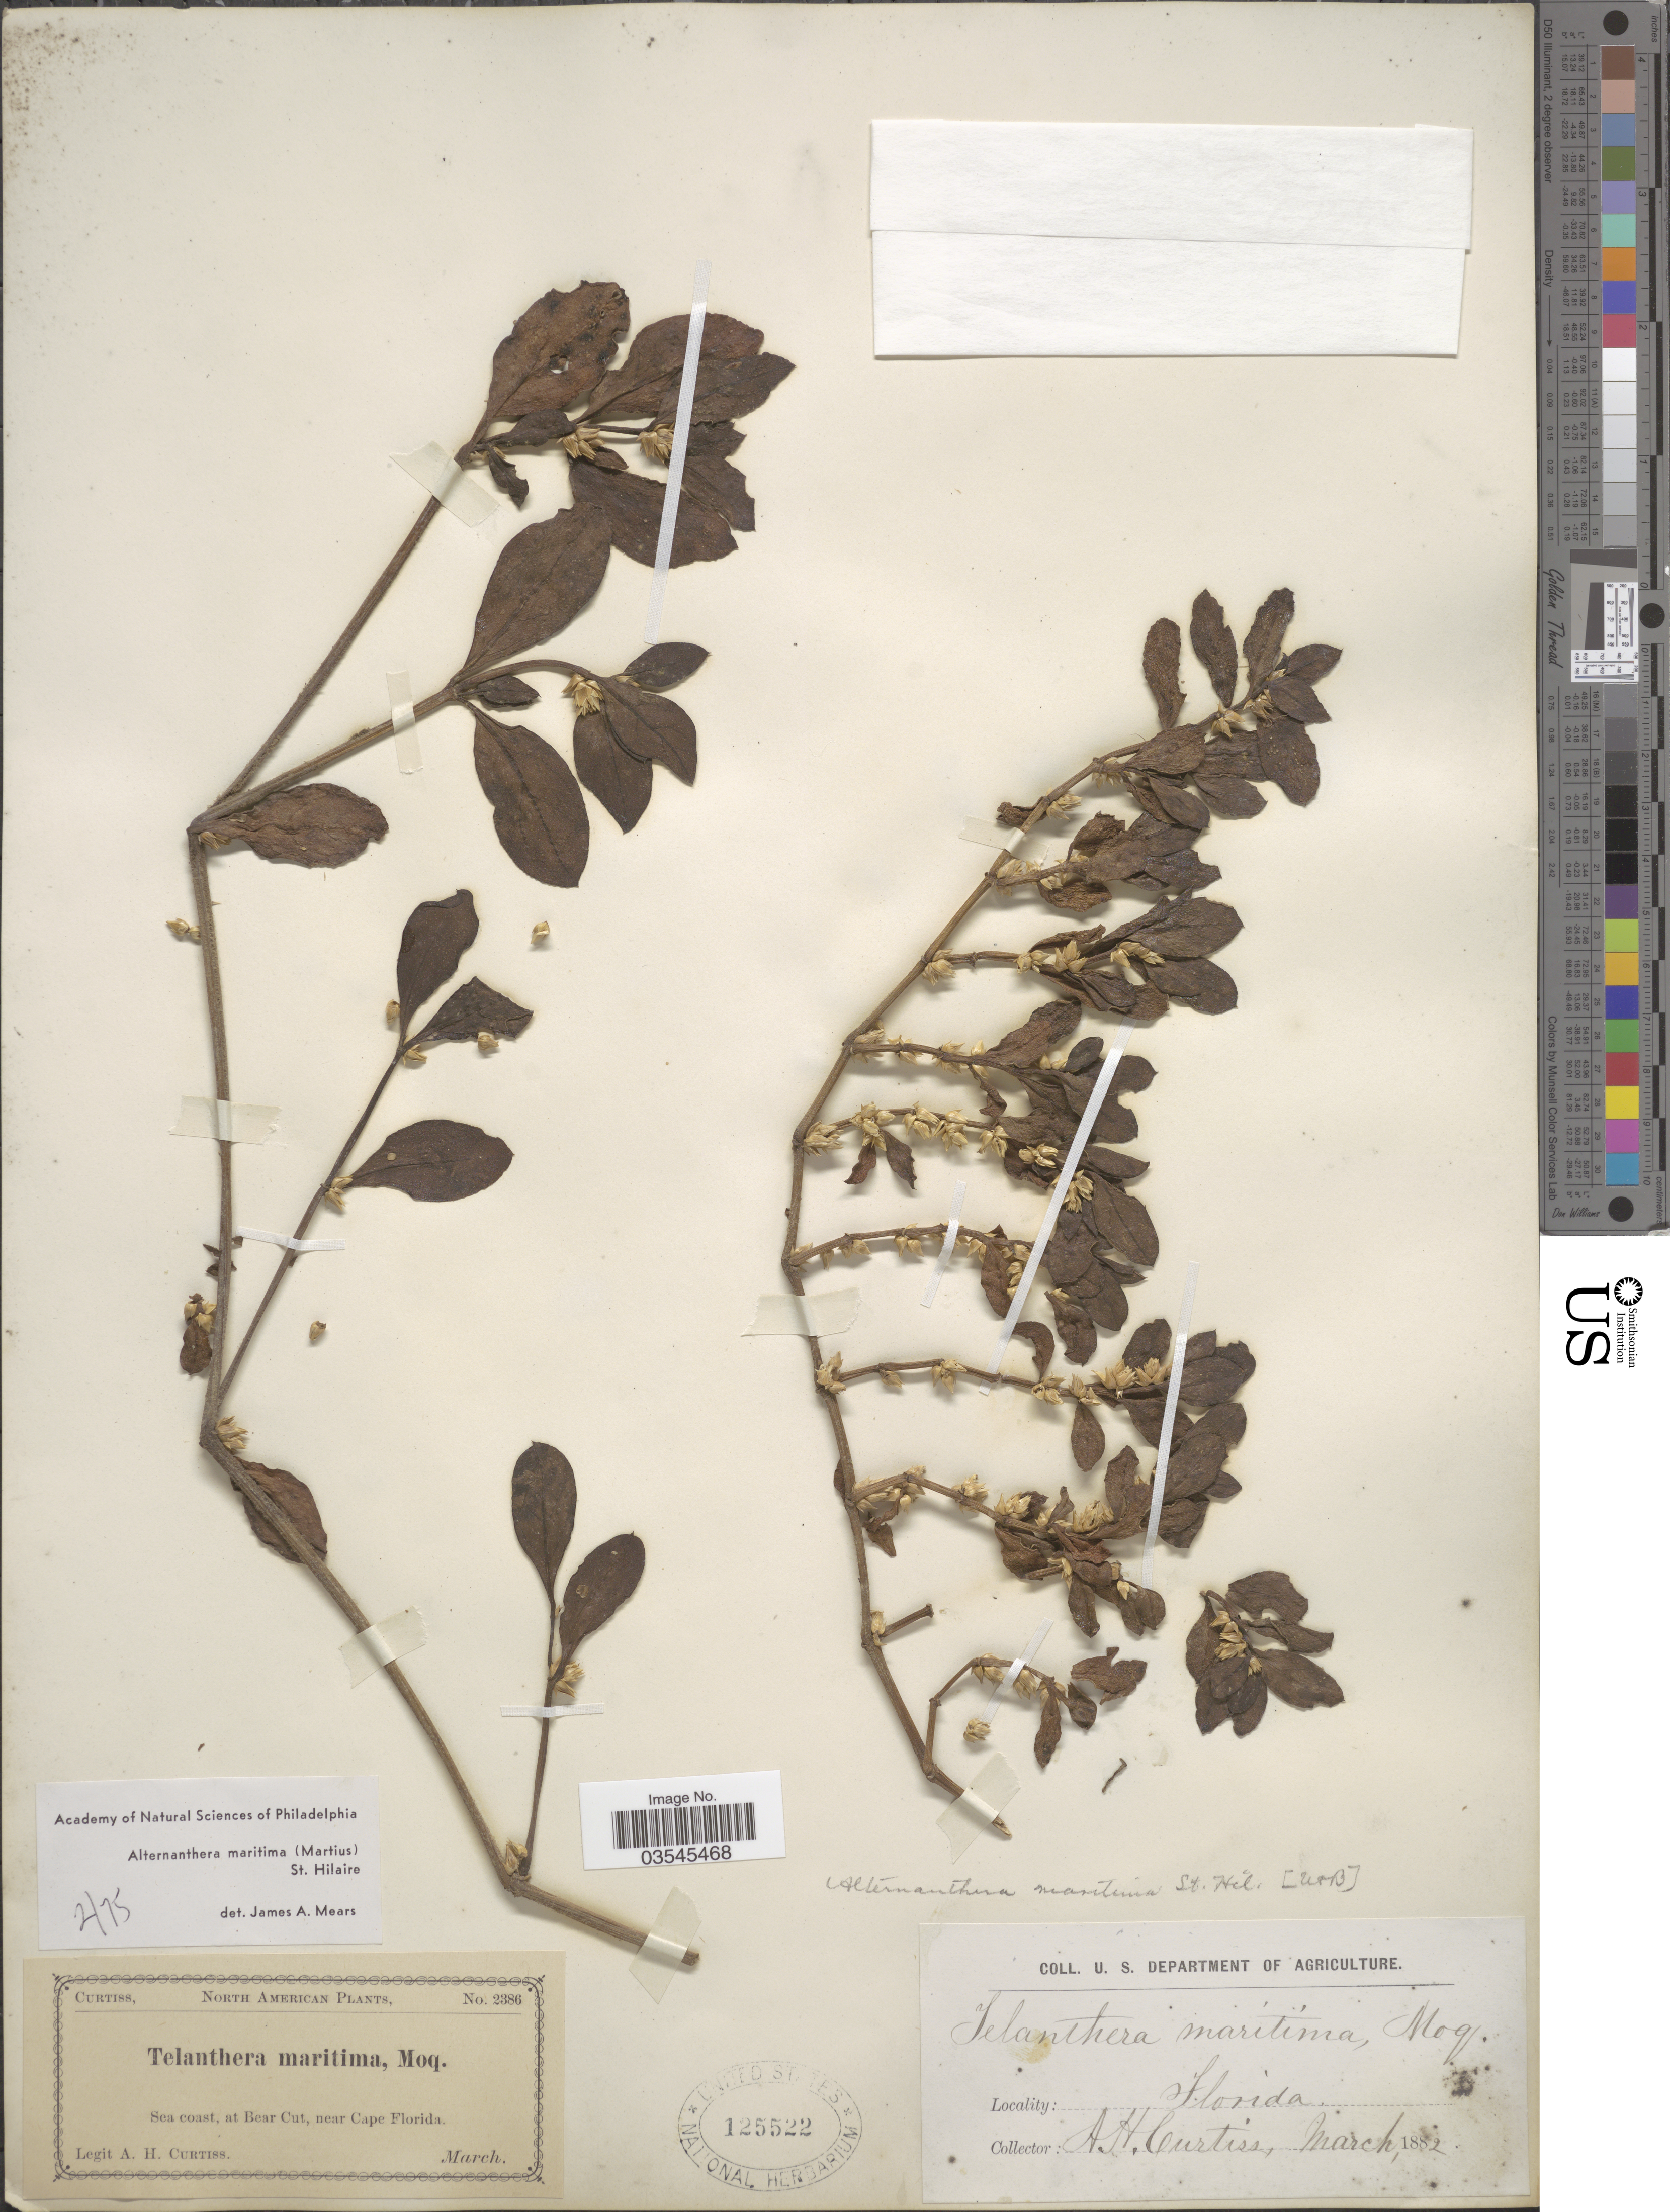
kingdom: Plantae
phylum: Tracheophyta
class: Magnoliopsida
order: Caryophyllales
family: Amaranthaceae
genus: Alternanthera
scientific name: Alternanthera maritima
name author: (Mart.) A. St.-Hil.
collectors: A. H. Curtiss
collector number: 2386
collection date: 1882-03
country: United States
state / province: Florida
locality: Sea coast, at Bear Cut, near Cape Florida.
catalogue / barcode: US 125522